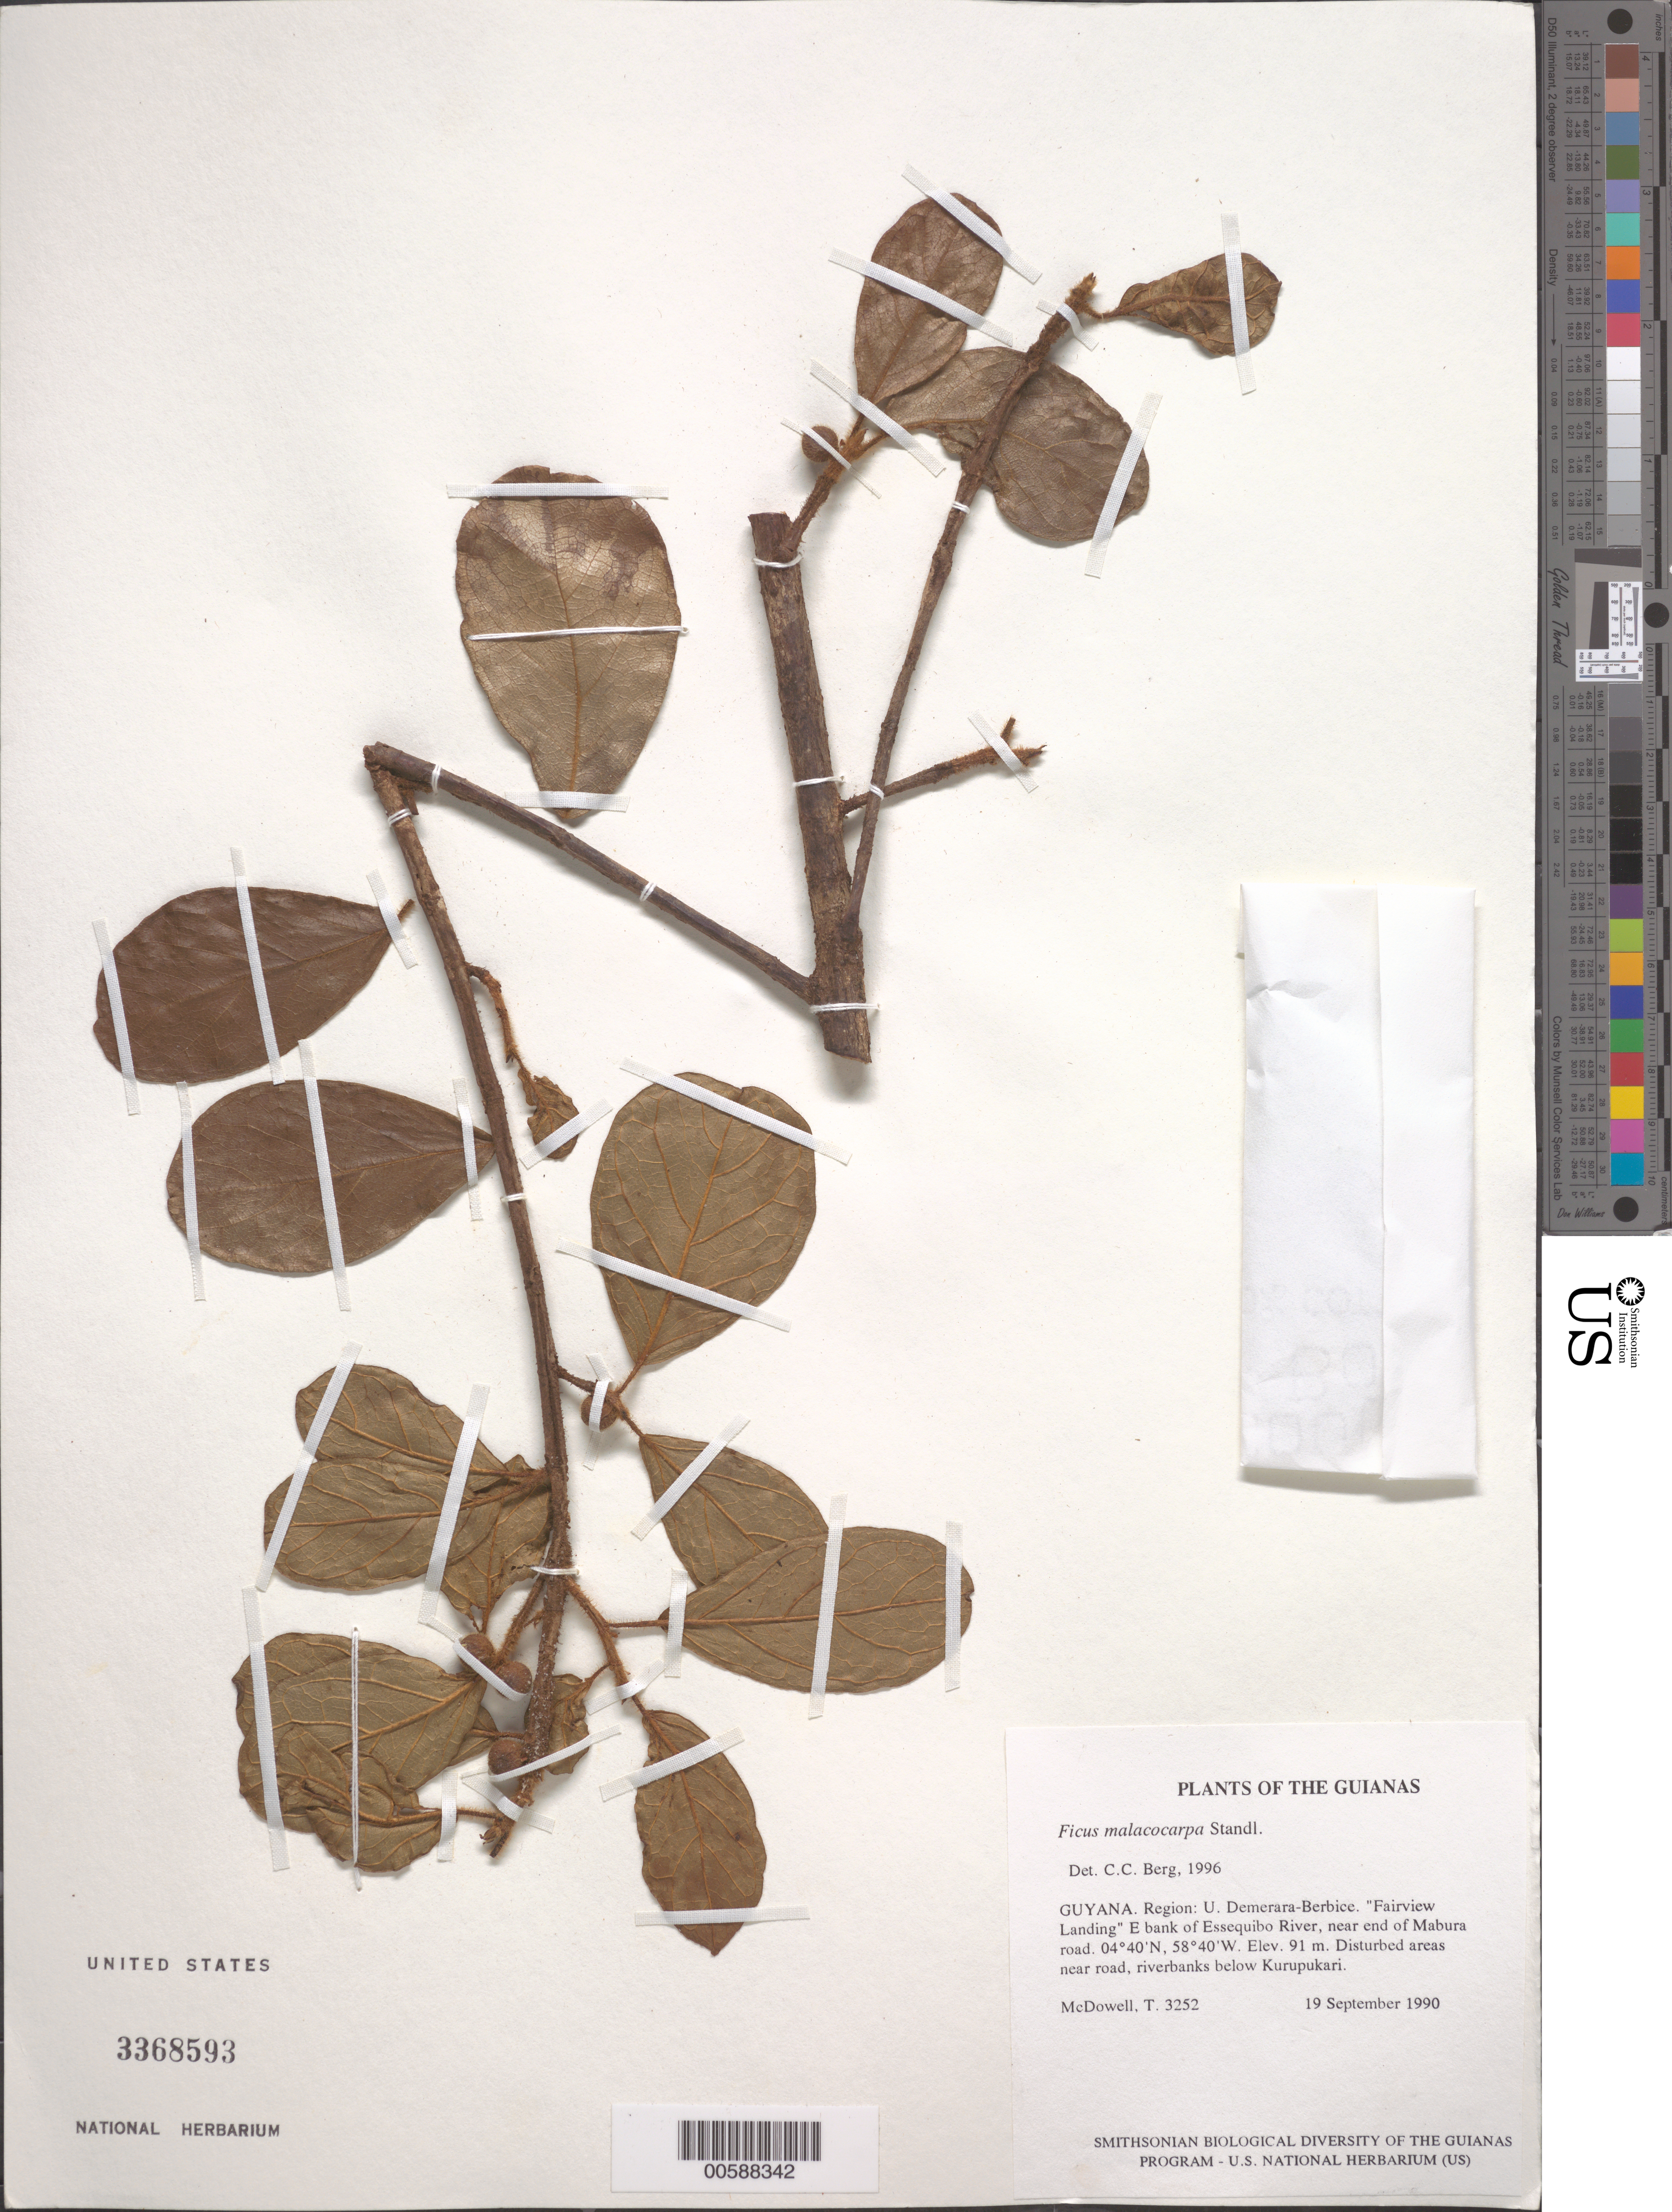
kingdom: Plantae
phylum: Tracheophyta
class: Magnoliopsida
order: Rosales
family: Moraceae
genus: Ficus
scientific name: Ficus malacocarpa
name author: Standl.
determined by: Berg, C. C.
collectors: T. McDowell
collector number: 3252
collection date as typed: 19 September 1990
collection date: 1990-09-19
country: Guyana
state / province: U. Demerara-Berbice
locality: "Fairview Landing" E bank of Essequibo River, near end of Mabura road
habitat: Disturbed areas near road, riverbanks below Kurupukari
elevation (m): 91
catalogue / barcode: US 3368593